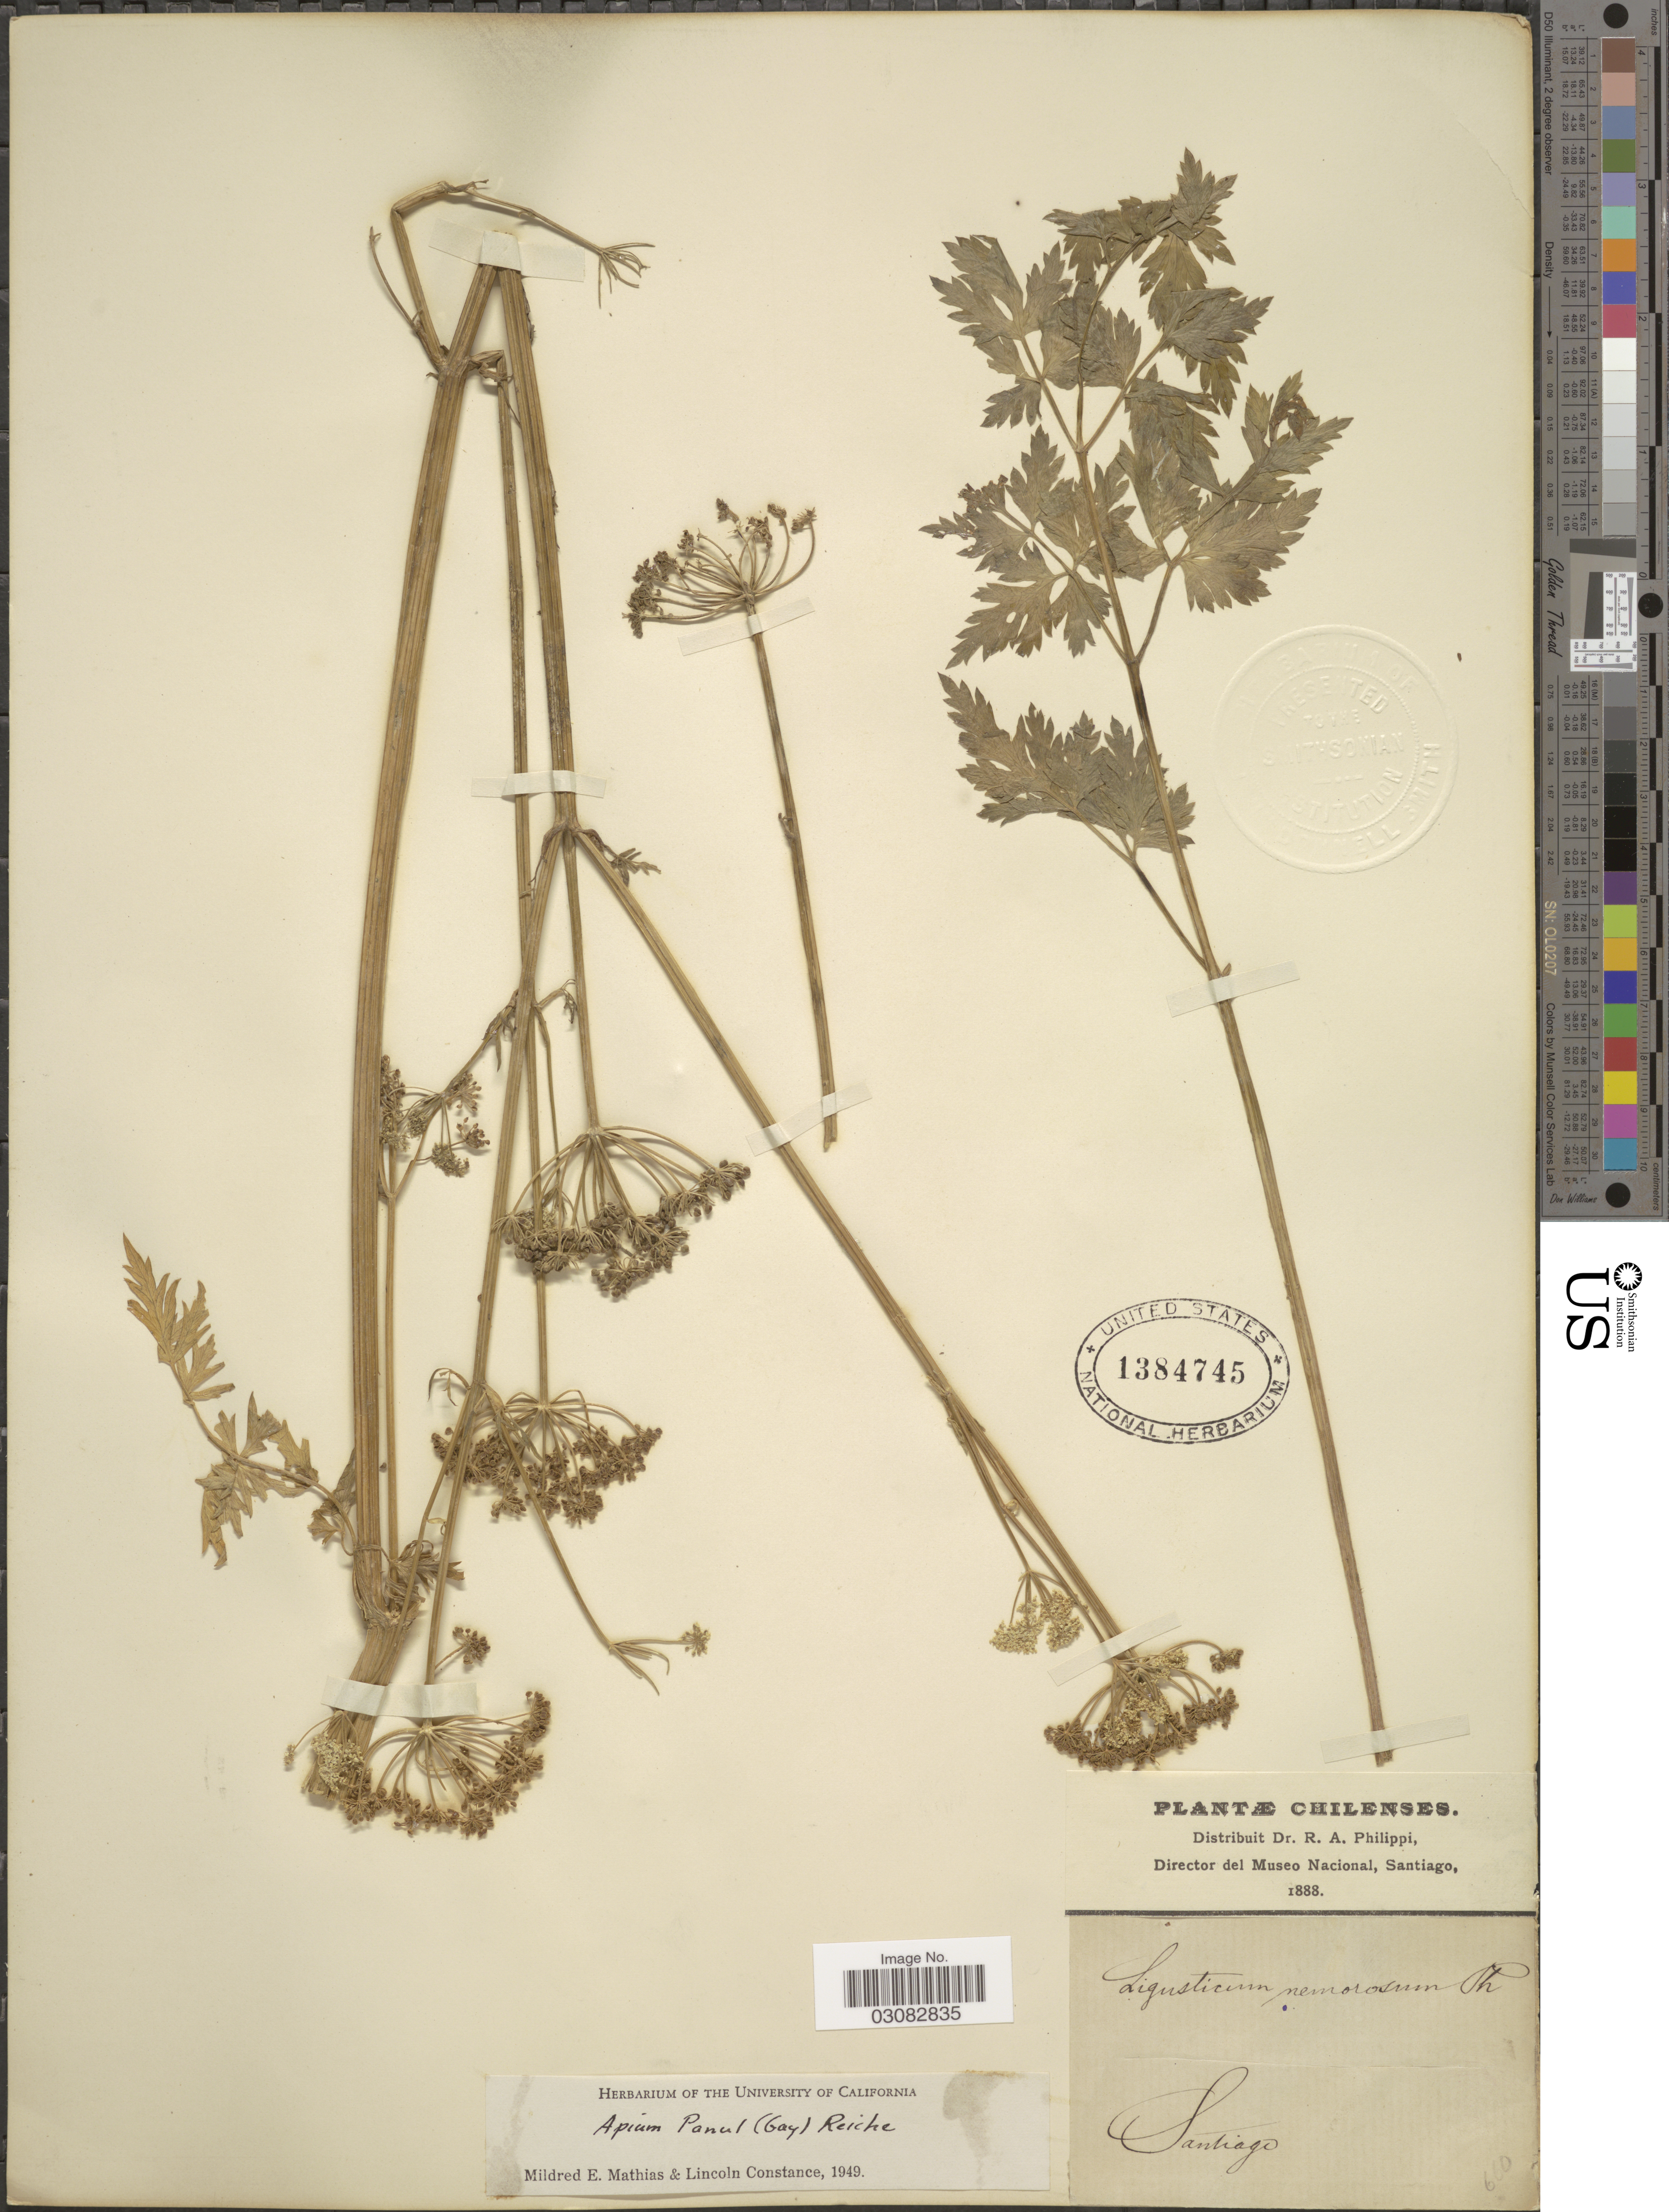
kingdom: Plantae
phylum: Tracheophyta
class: Magnoliopsida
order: Apiales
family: Apiaceae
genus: Apium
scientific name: Apium panul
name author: Reiche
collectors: ex. herb. R.A. Philippi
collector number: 660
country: Chile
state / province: Región Metropolitana (RM)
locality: Santiago.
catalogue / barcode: US 1384745